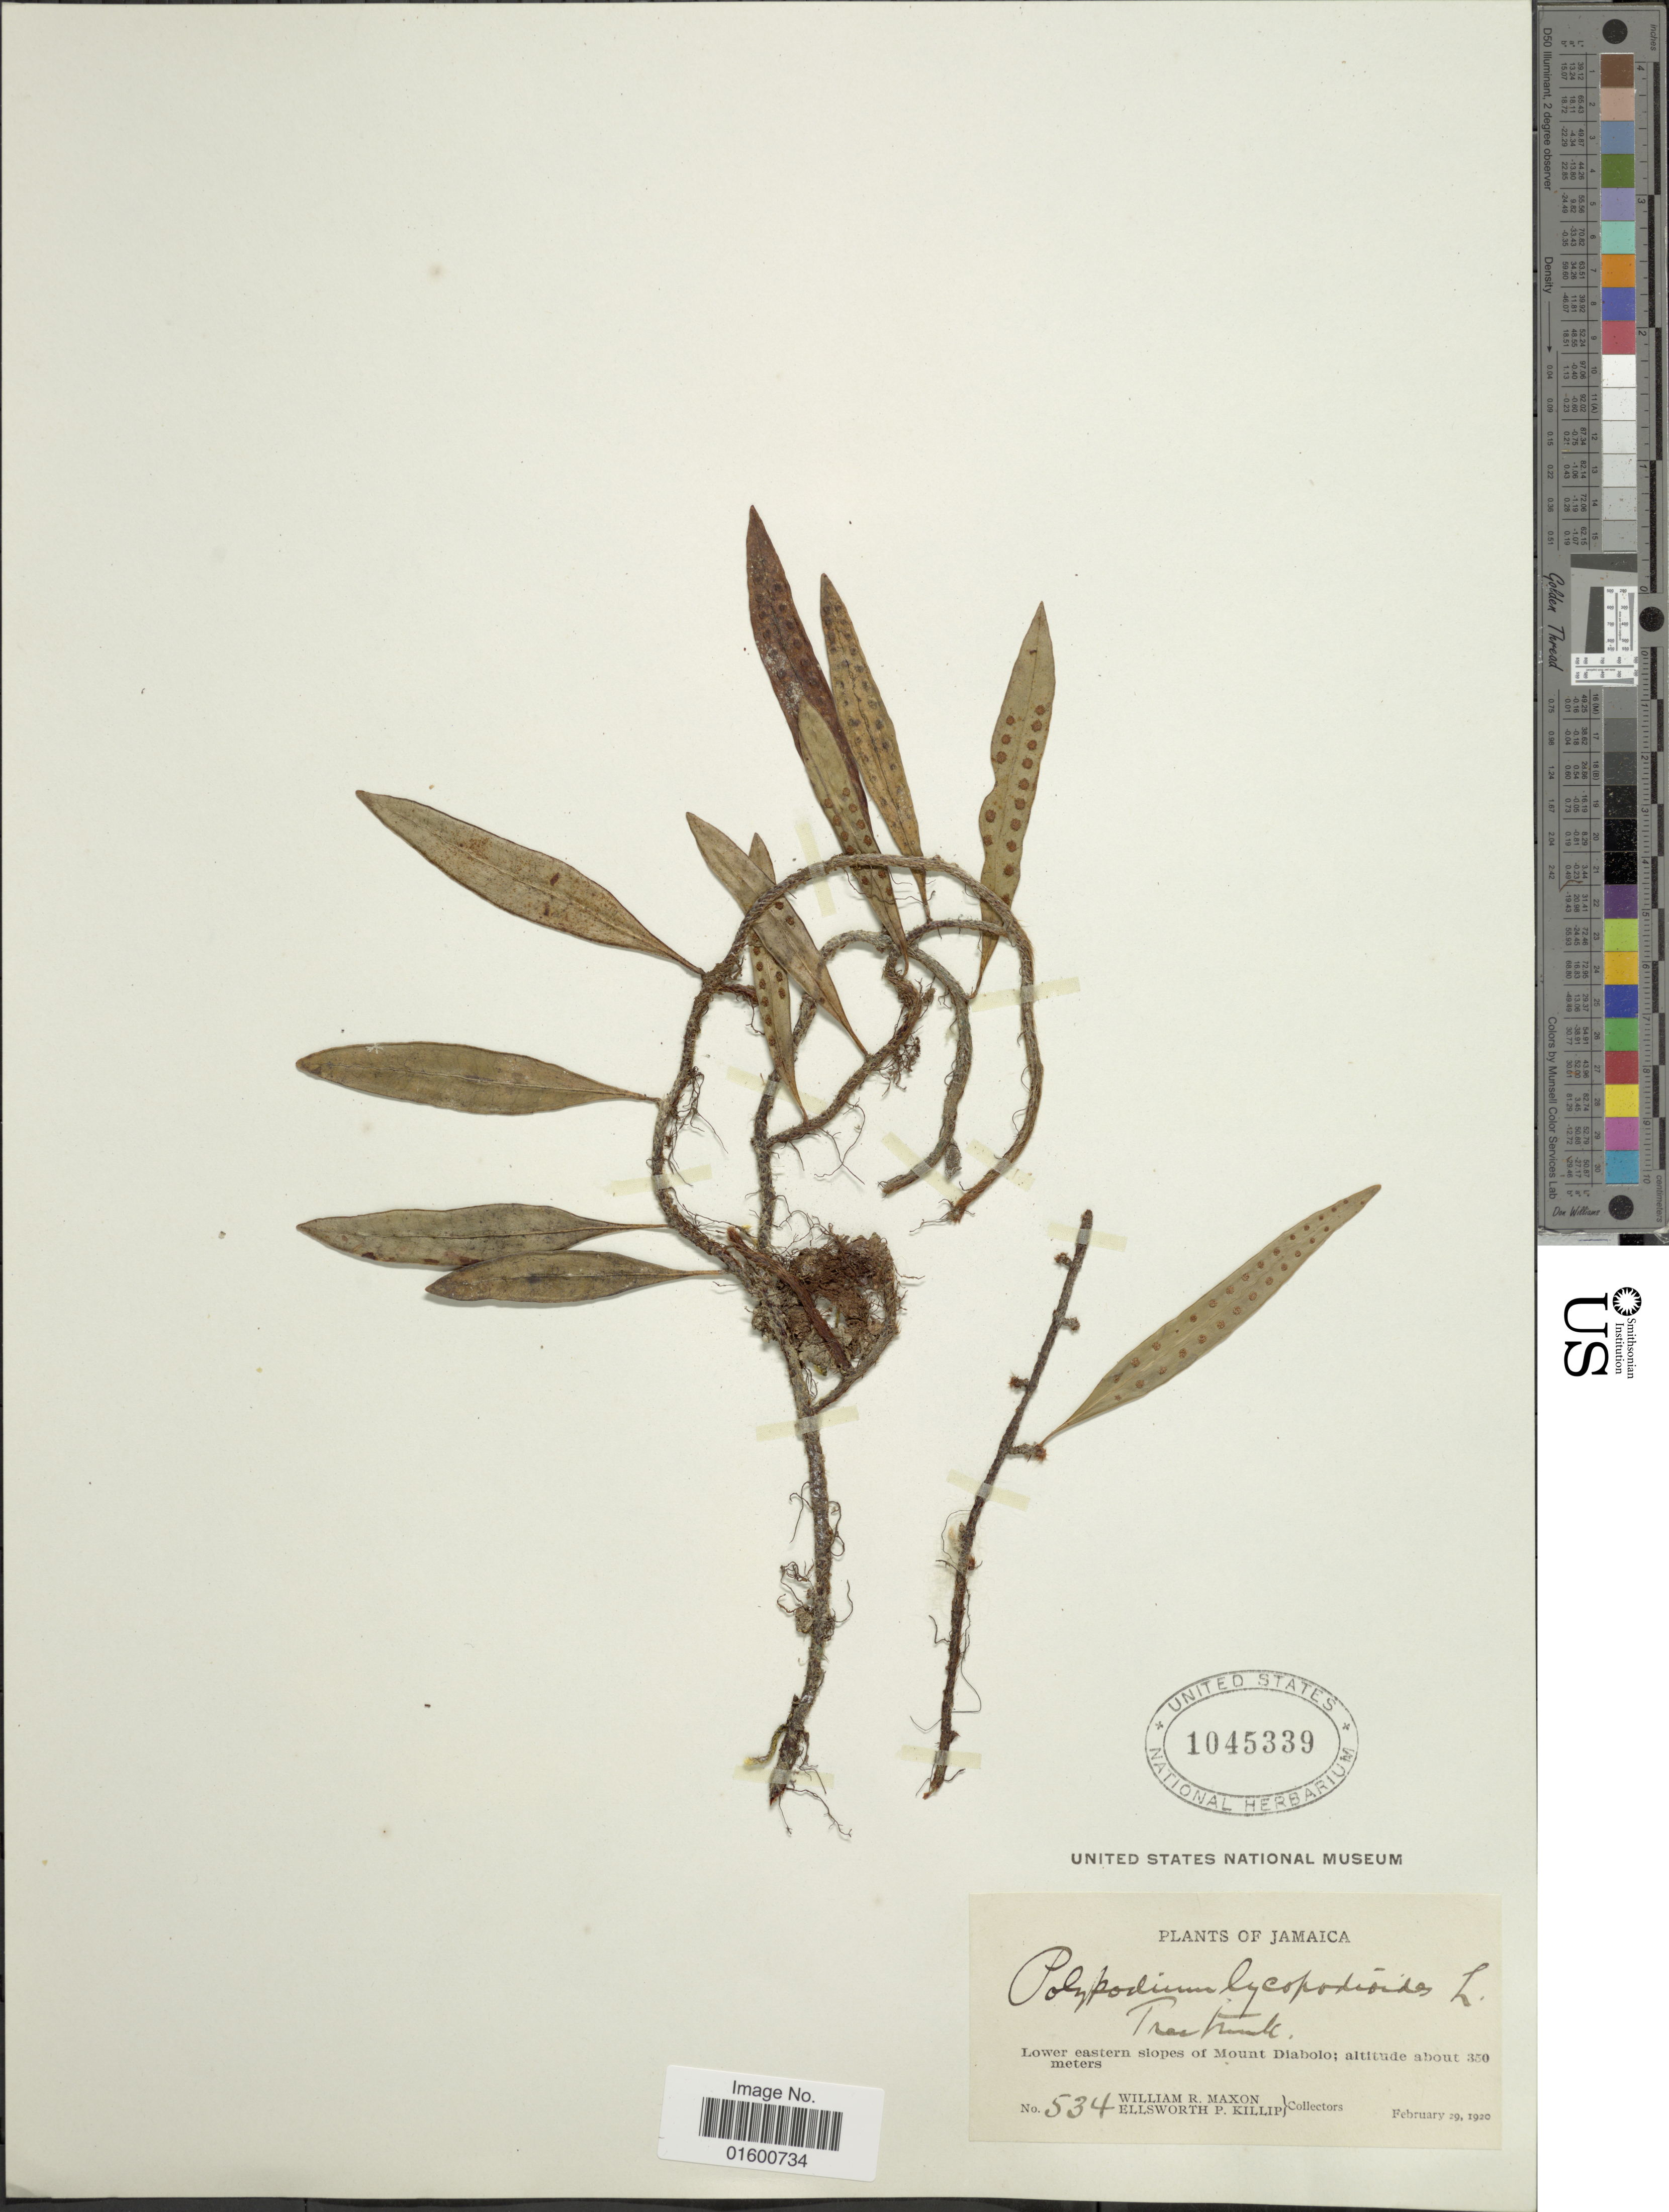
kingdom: Plantae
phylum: Tracheophyta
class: Polypodiopsida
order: Polypodiales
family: Polypodiaceae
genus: Microgramma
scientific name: Microgramma lycopodioides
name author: (L.) Copel.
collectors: W. R. Maxon & E. P. Killip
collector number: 534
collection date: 1920-02-29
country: Jamaica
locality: Lower eastern slopes of Mount Diabolo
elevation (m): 350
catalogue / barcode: US 1045339